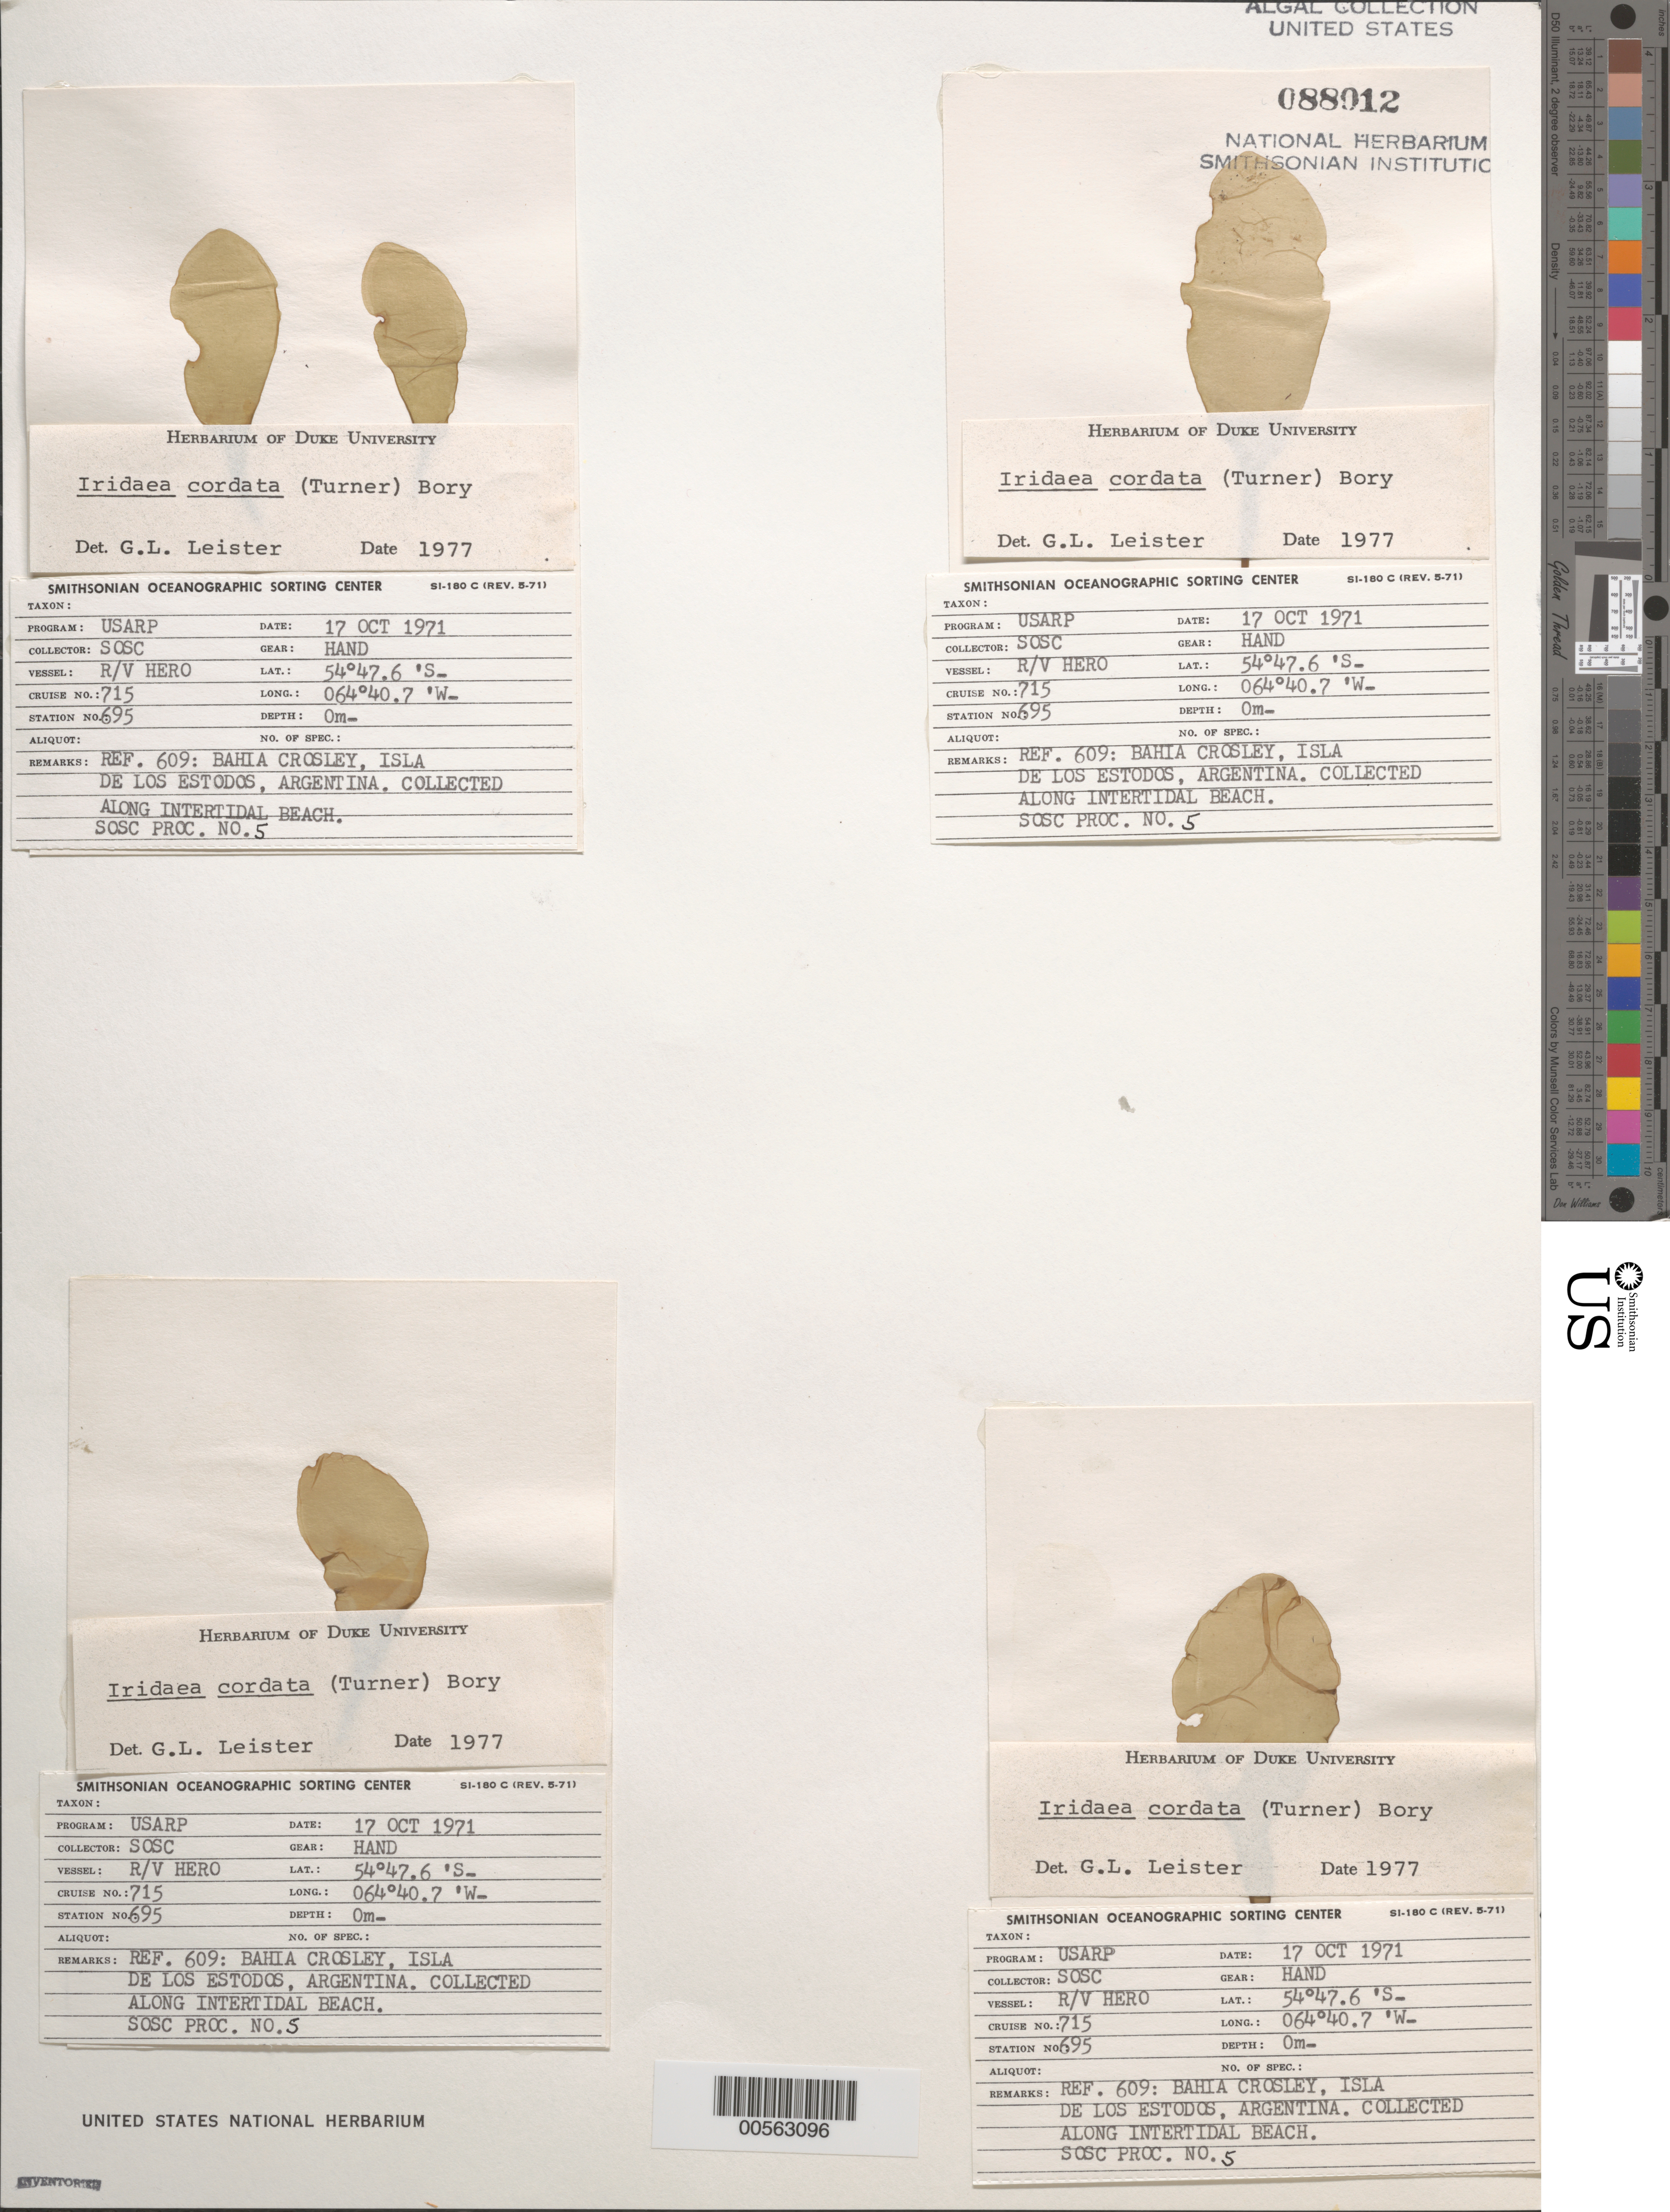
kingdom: Plantae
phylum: Rhodophyta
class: Florideophyceae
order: Gigartinales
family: Gigartinaceae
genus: Iridaea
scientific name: Iridaea cordata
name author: (Turner) Bory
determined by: Leister, G. L.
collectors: SOSC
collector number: Station 695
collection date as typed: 17 Oct 1971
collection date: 1971-10-17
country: Argentina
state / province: Tierra del Fuego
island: Isla de los Estados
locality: Bahia Crossley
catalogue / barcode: US 88012